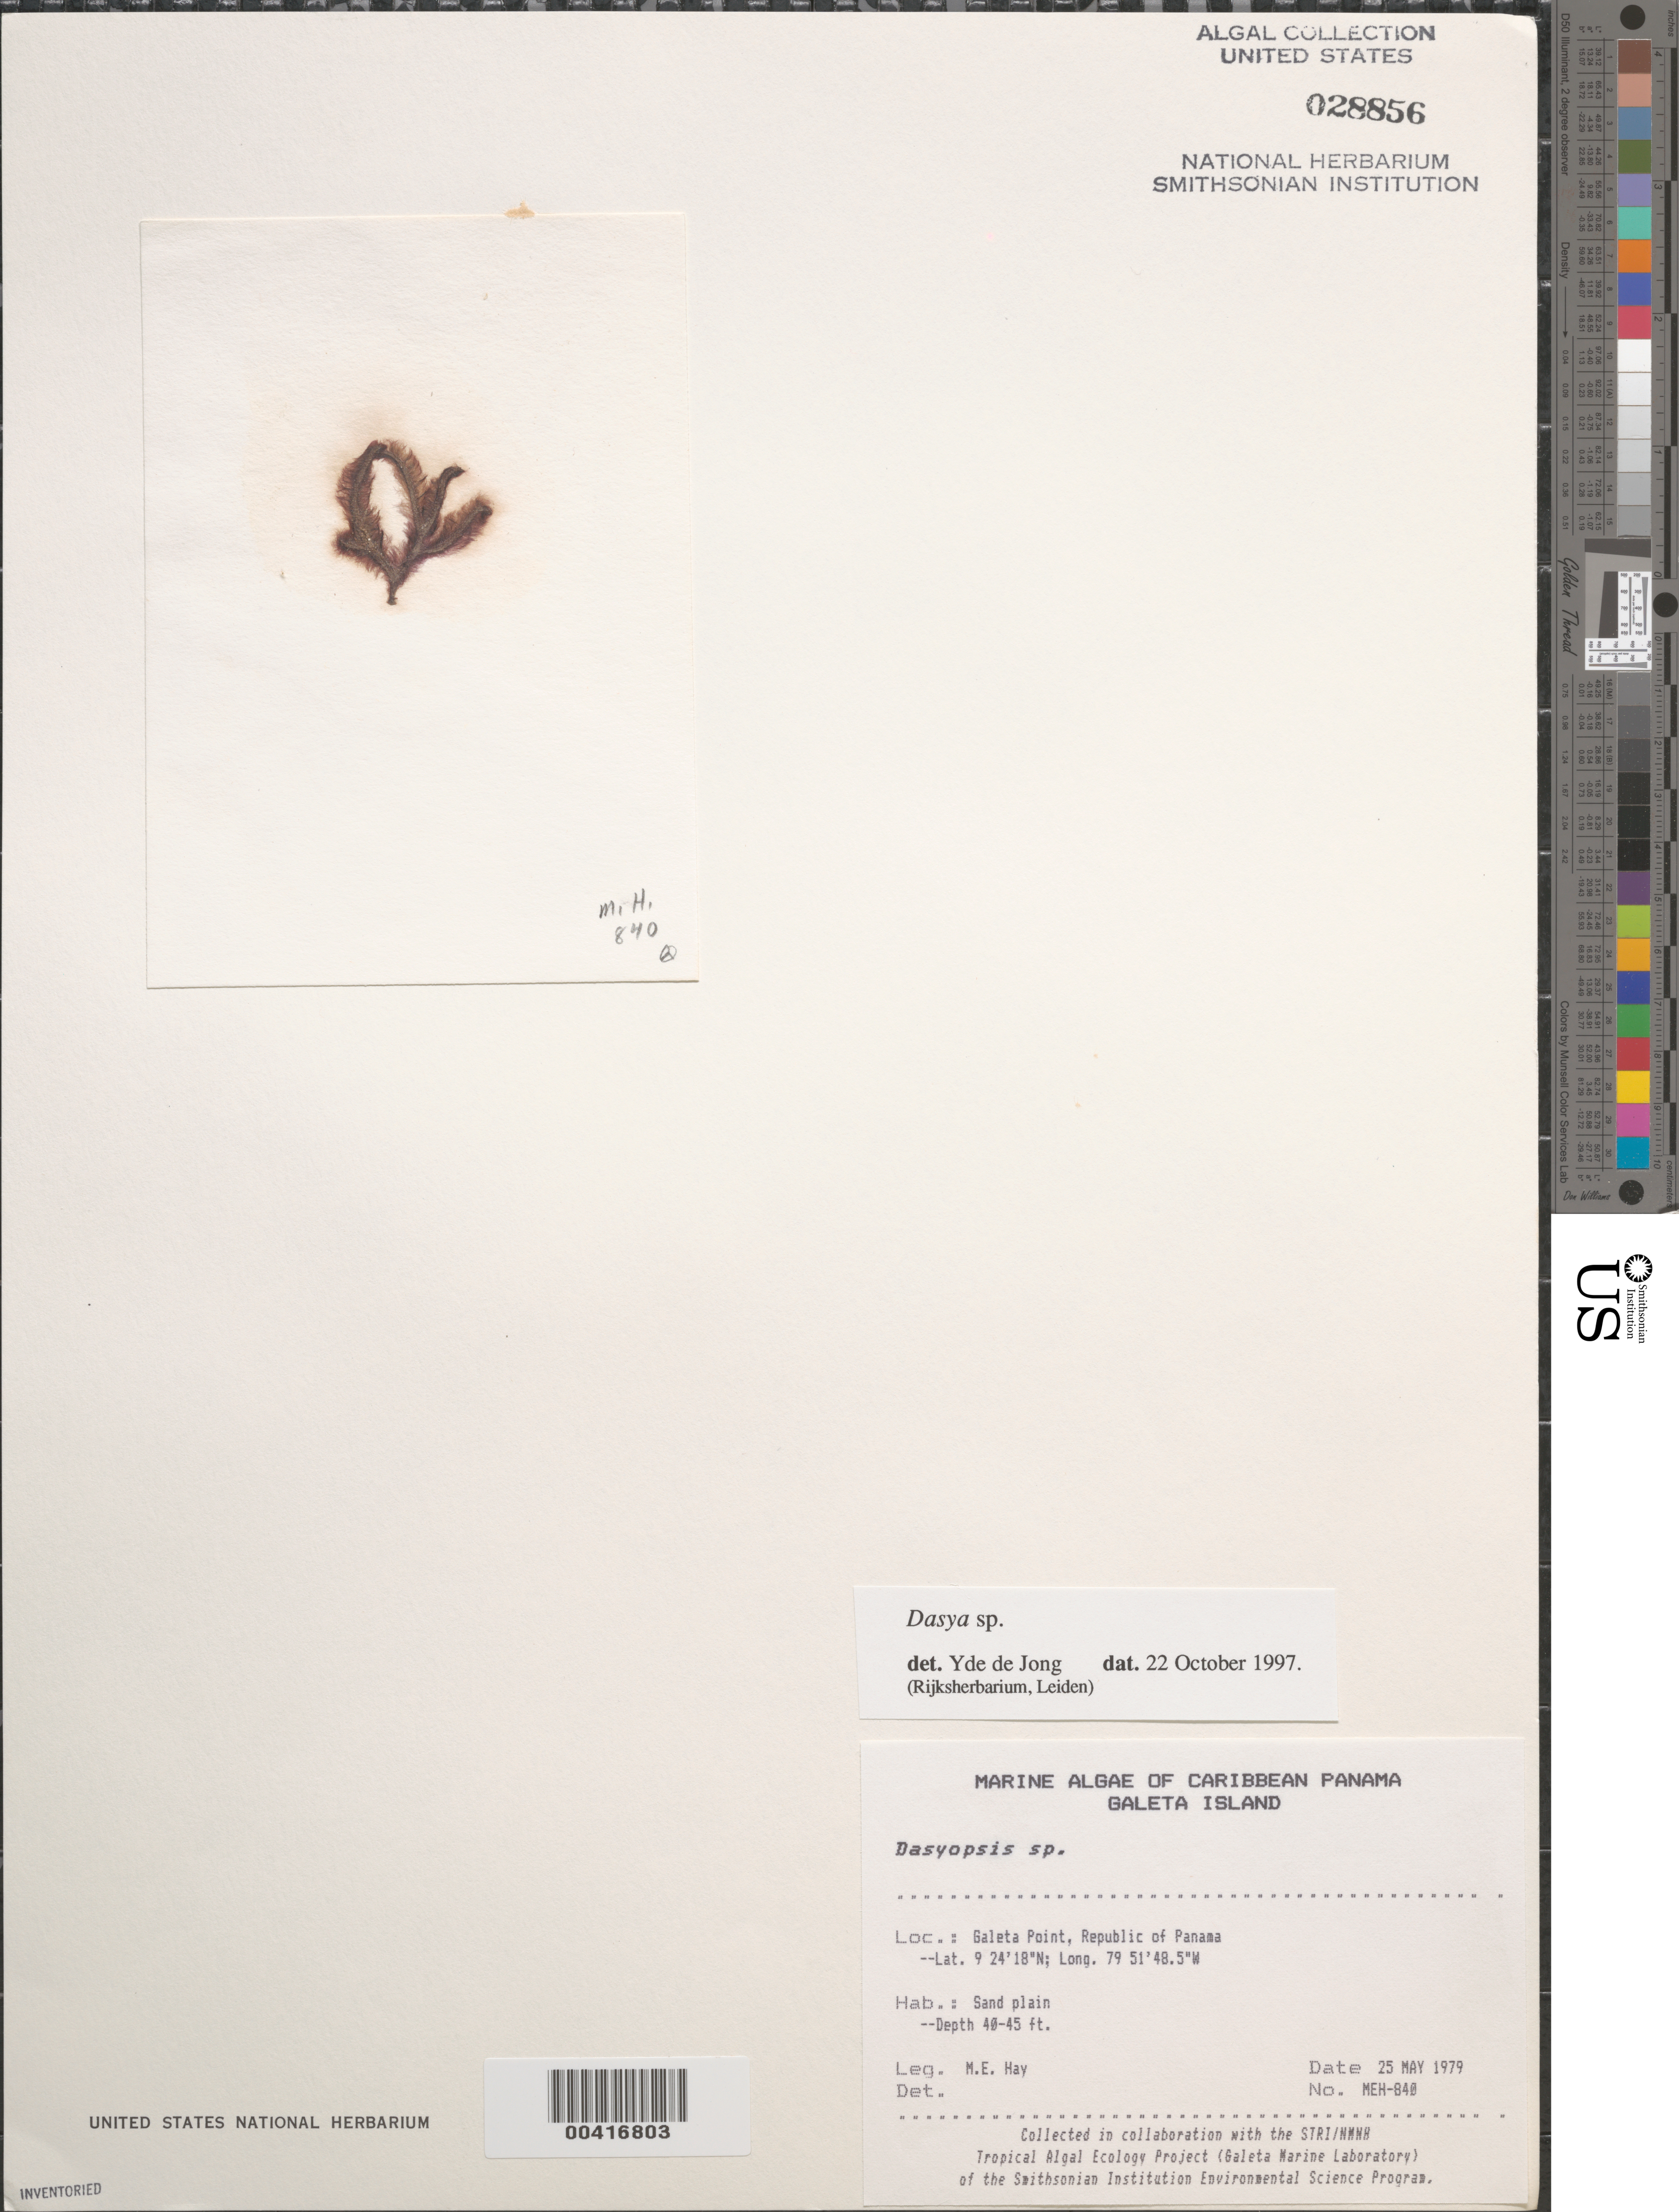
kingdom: Plantae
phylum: Rhodophyta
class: Florideophyceae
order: Ceramiales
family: Dasyaceae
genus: Dasya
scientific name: Dasya sp.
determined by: de Jong, Yde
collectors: M. E. Hay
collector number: MEH-840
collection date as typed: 25 May 1979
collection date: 1979-05-25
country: Panama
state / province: Colón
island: Galeta Island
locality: Galeta Point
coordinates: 9 24' 18" N, 79 51' 48.5" W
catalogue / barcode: US 28856